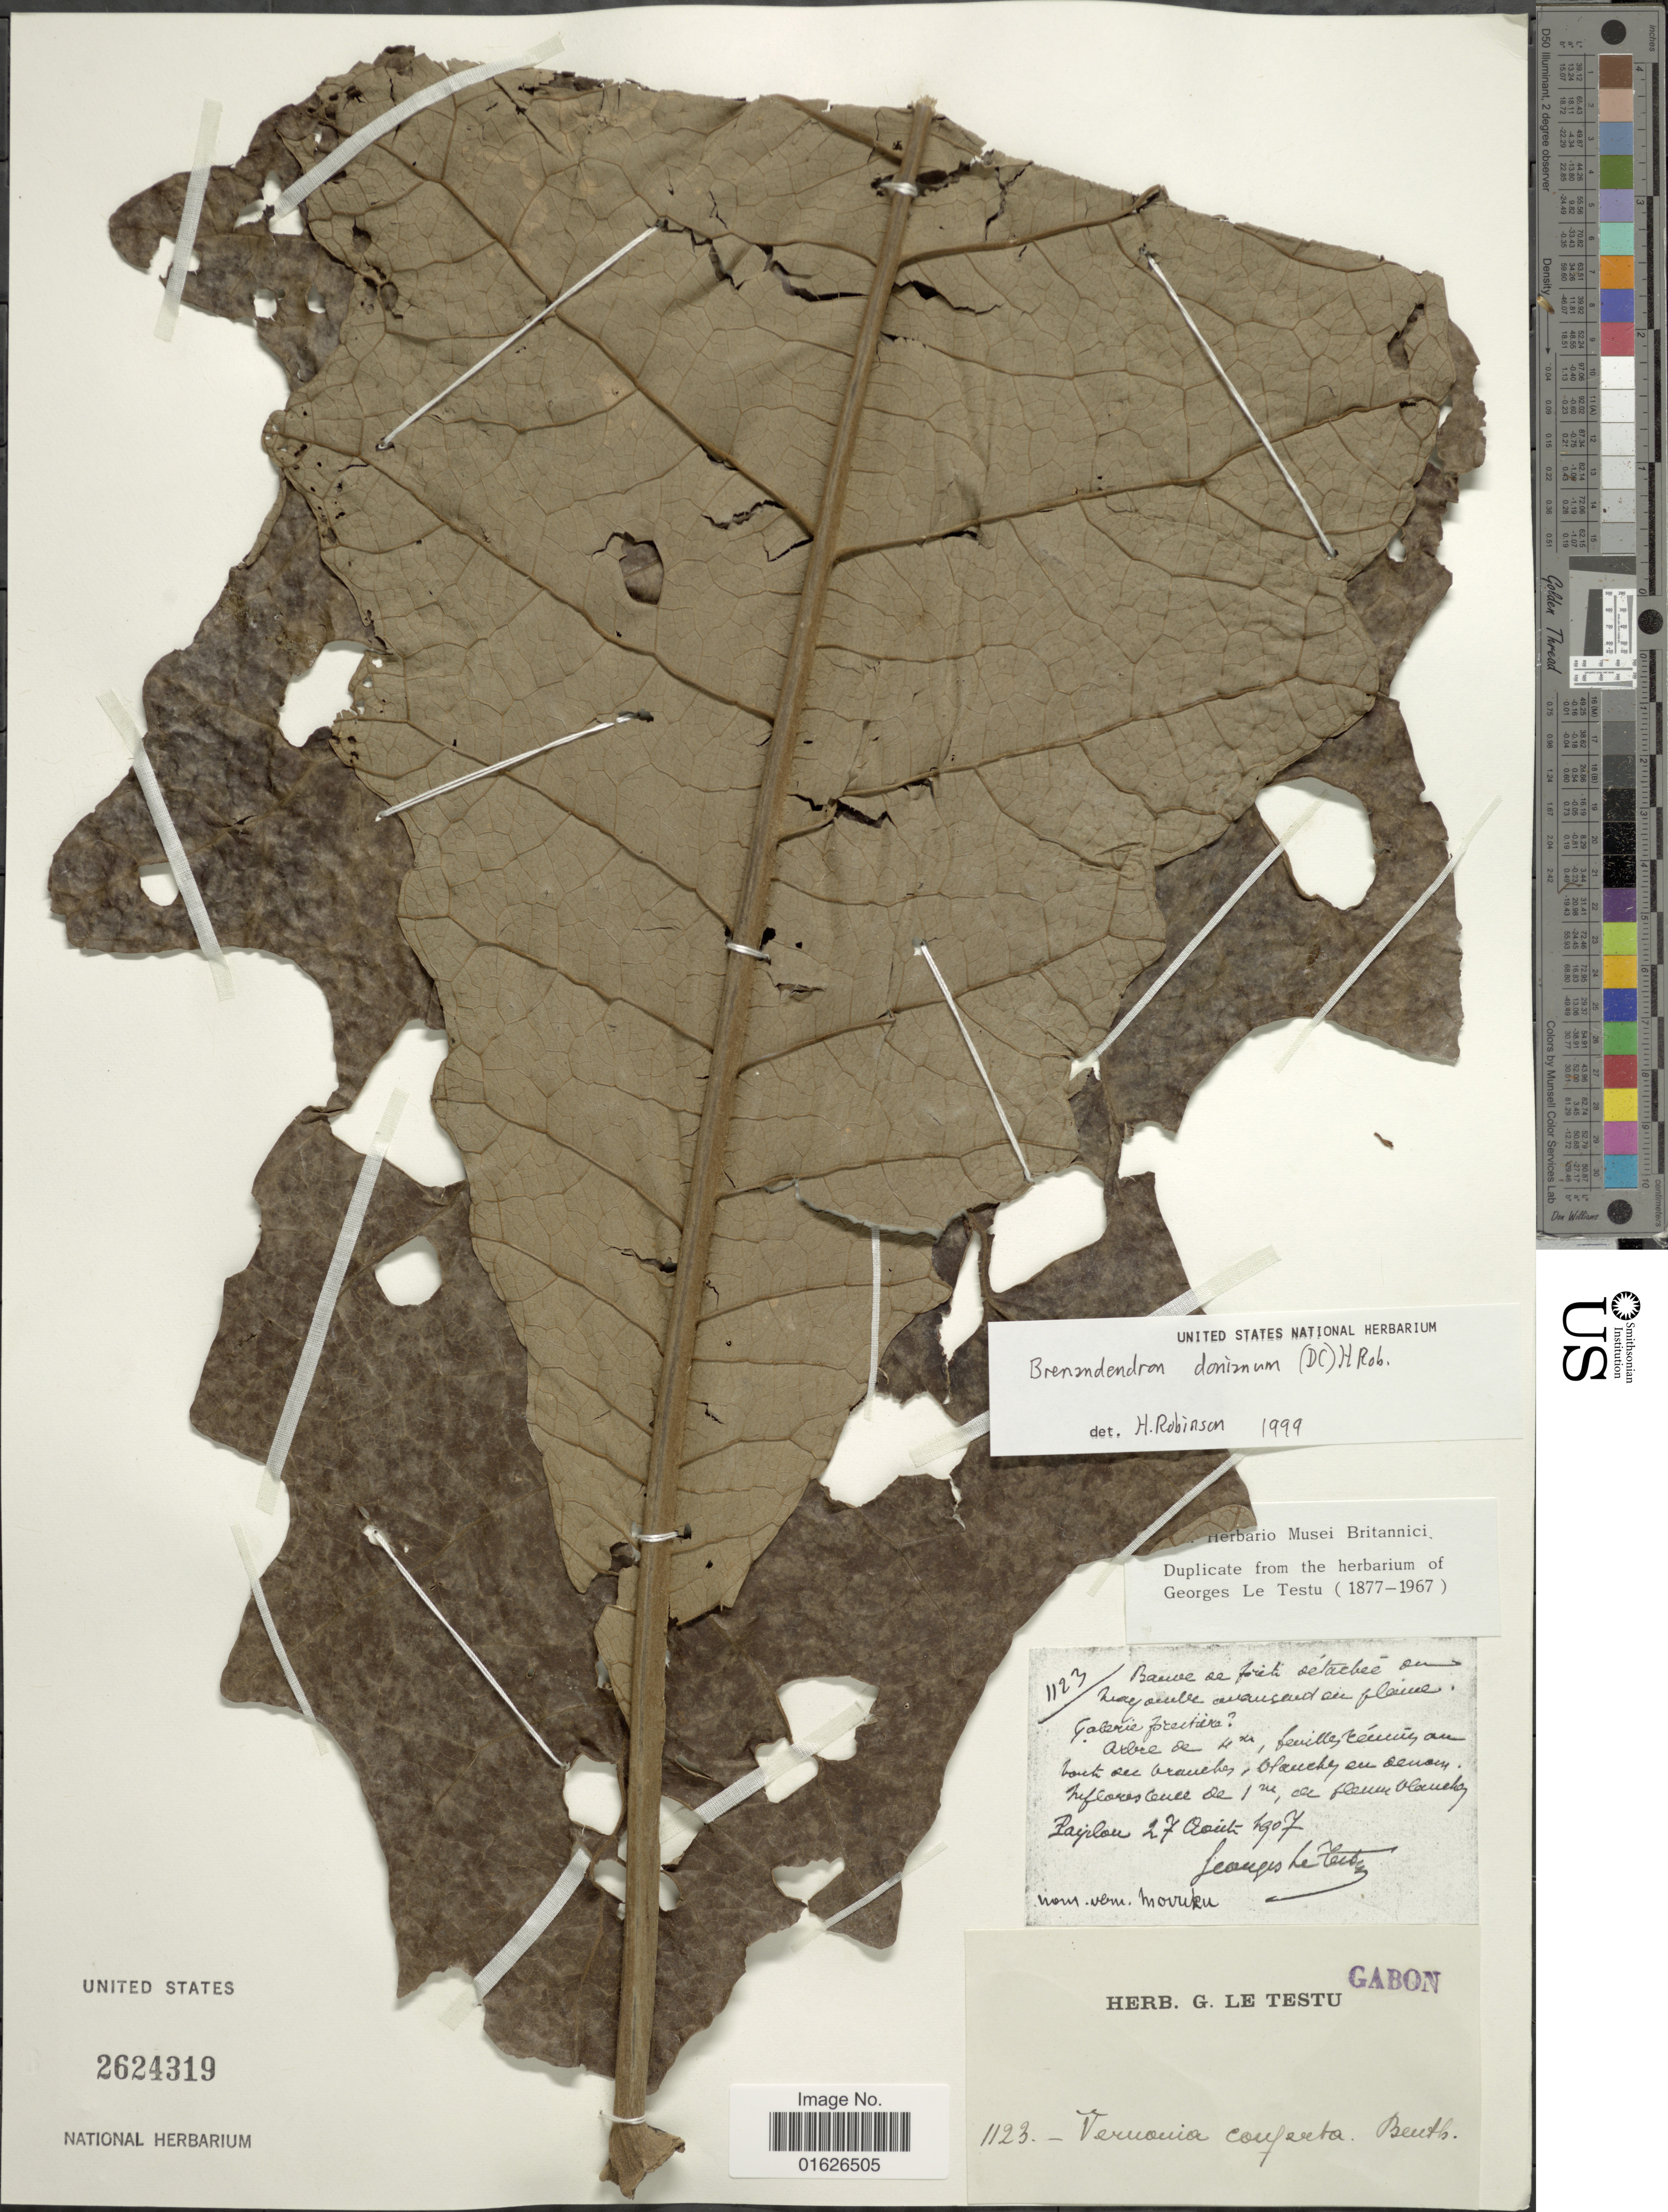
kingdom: Plantae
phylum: Tracheophyta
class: Magnoliopsida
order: Asterales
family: Asteraceae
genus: Brenandendron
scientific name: Brenandendron donianum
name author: (DC.) H. Rob.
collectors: G. Testu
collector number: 1123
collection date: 1907-08-27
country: Gabon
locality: Paiplon [interpreted]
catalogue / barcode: US 2624319